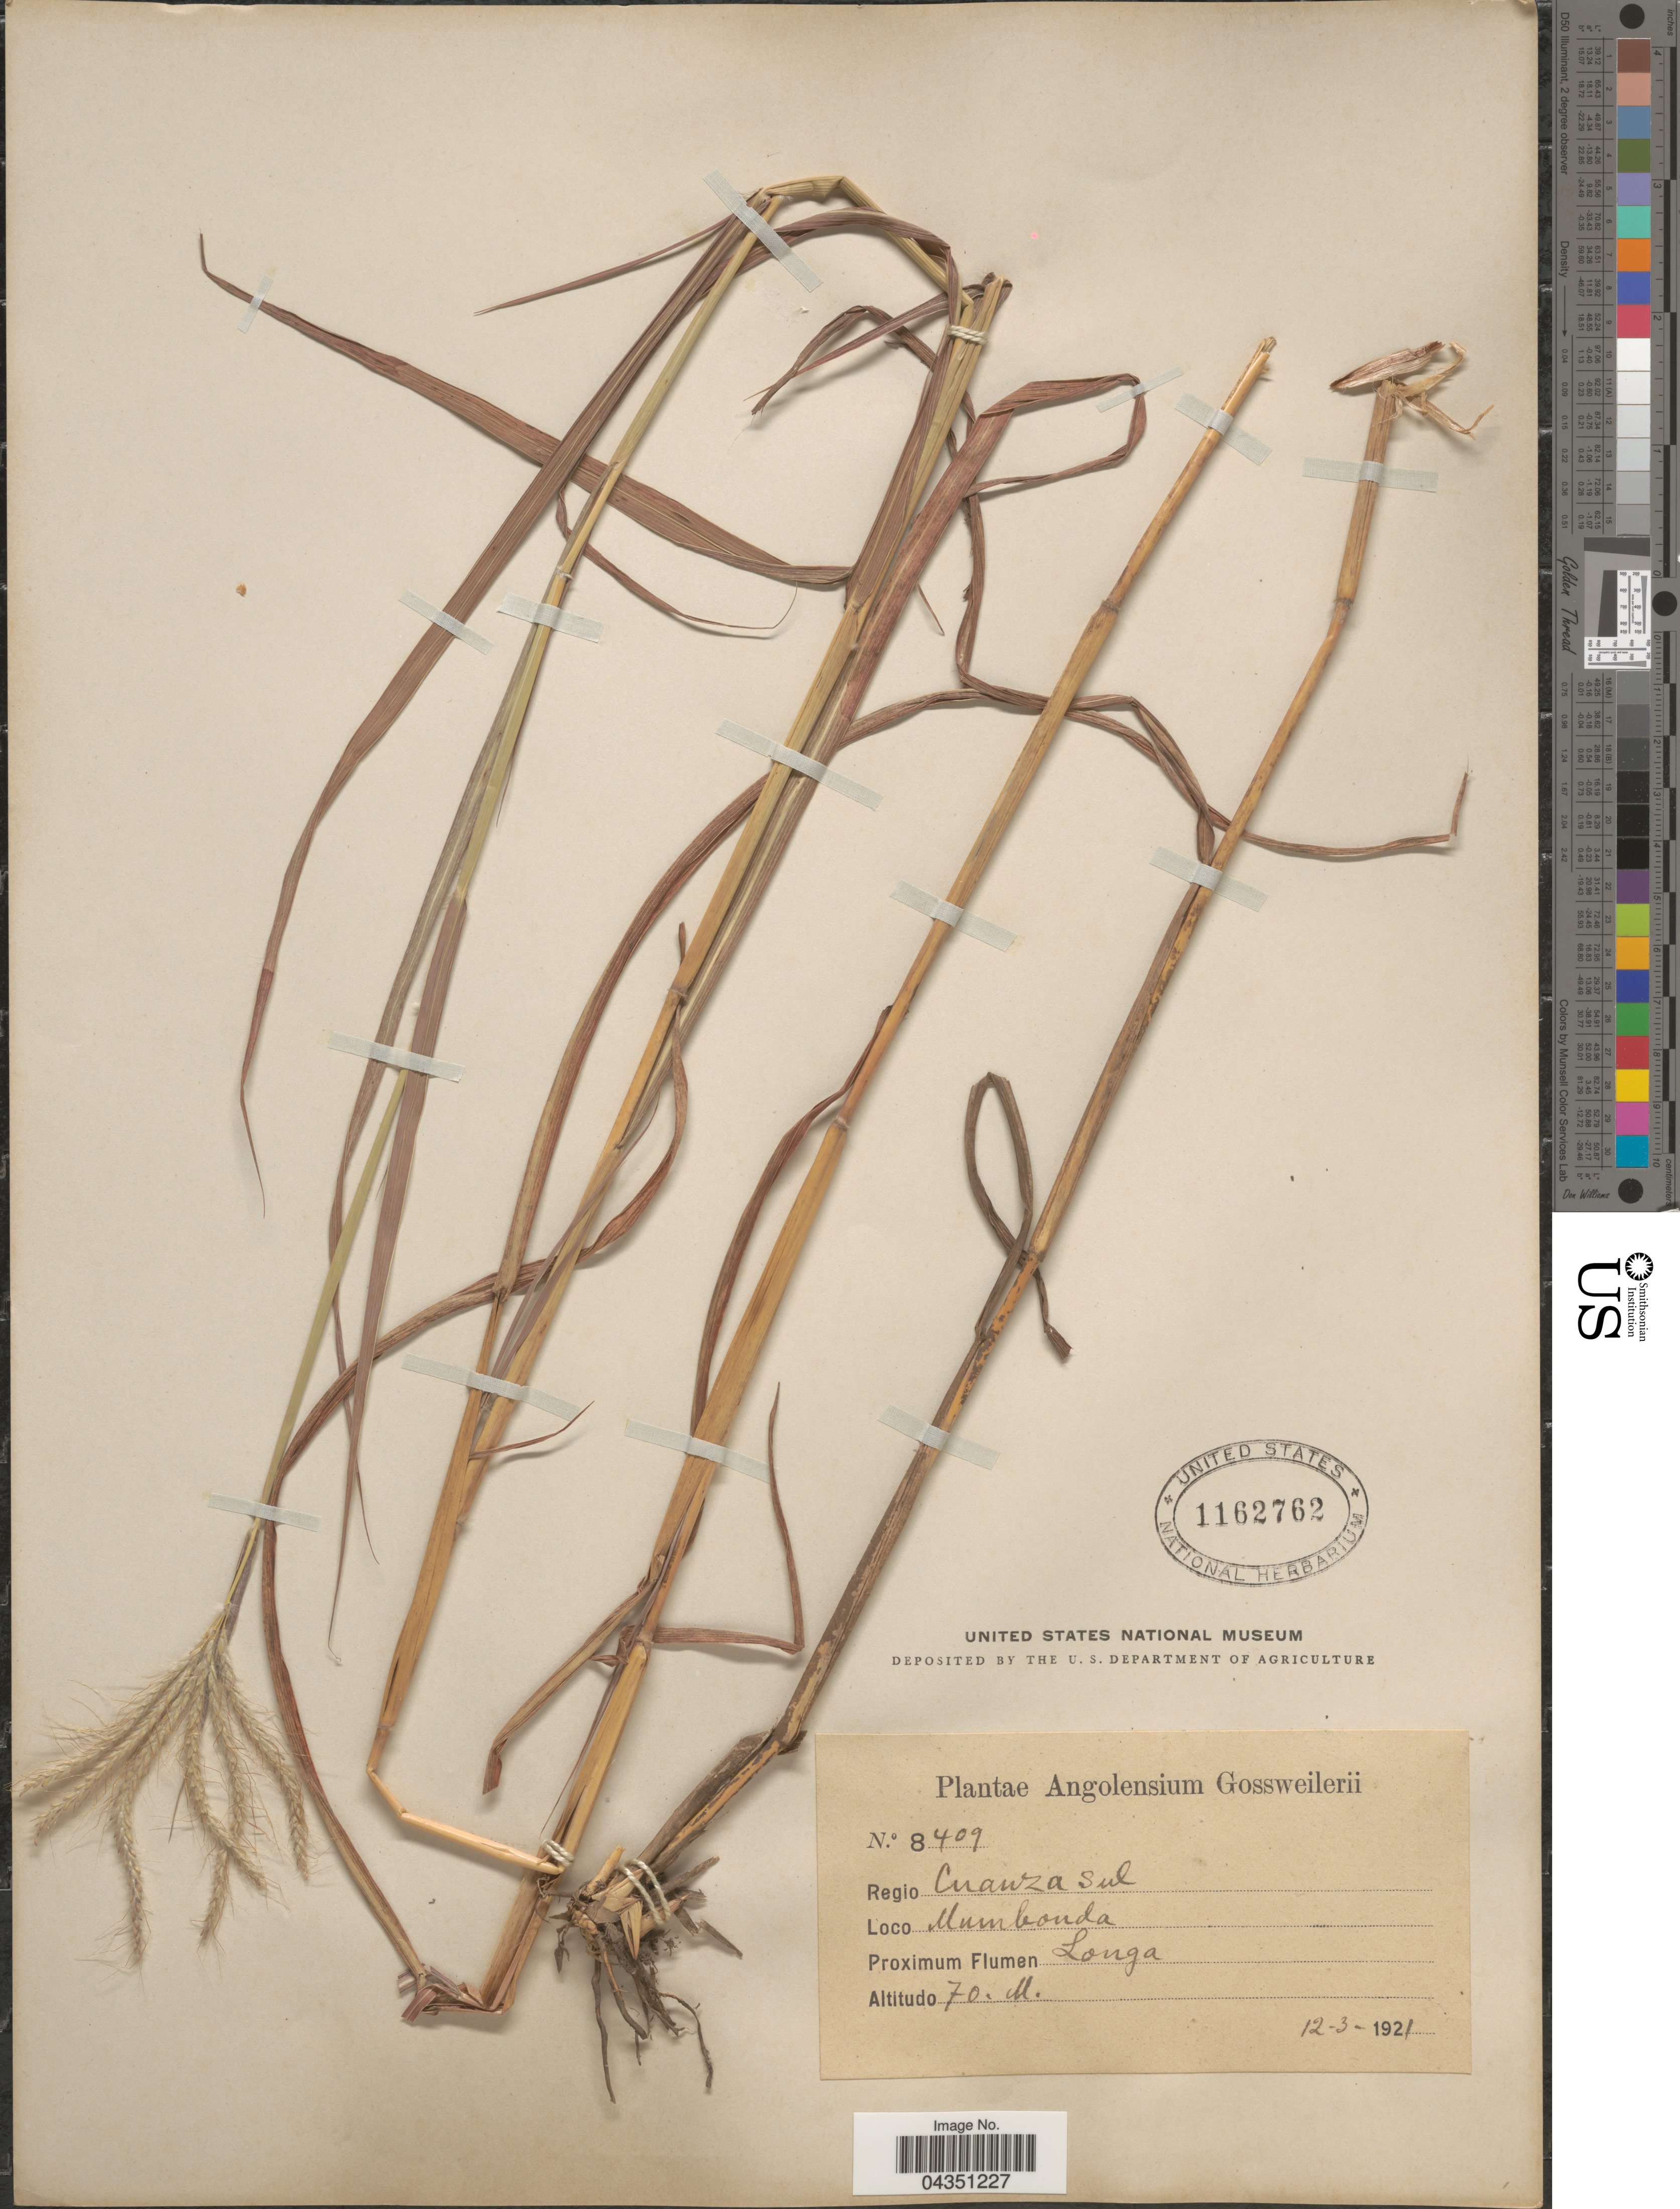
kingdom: Plantae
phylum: Tracheophyta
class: Liliopsida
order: Poales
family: Poaceae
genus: Dichanthium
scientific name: Dichanthium annulatum var. papillosum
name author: (Hochst. ex A. Rich.) de Wet & Harlan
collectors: -. Gossweiler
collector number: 8409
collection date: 1921-03-12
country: Angola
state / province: Cuanza Sul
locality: Angolensium. Regio Cuanza Sul. Mumbonda. Proximum Flumen Longa.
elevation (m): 70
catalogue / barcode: US 1162762